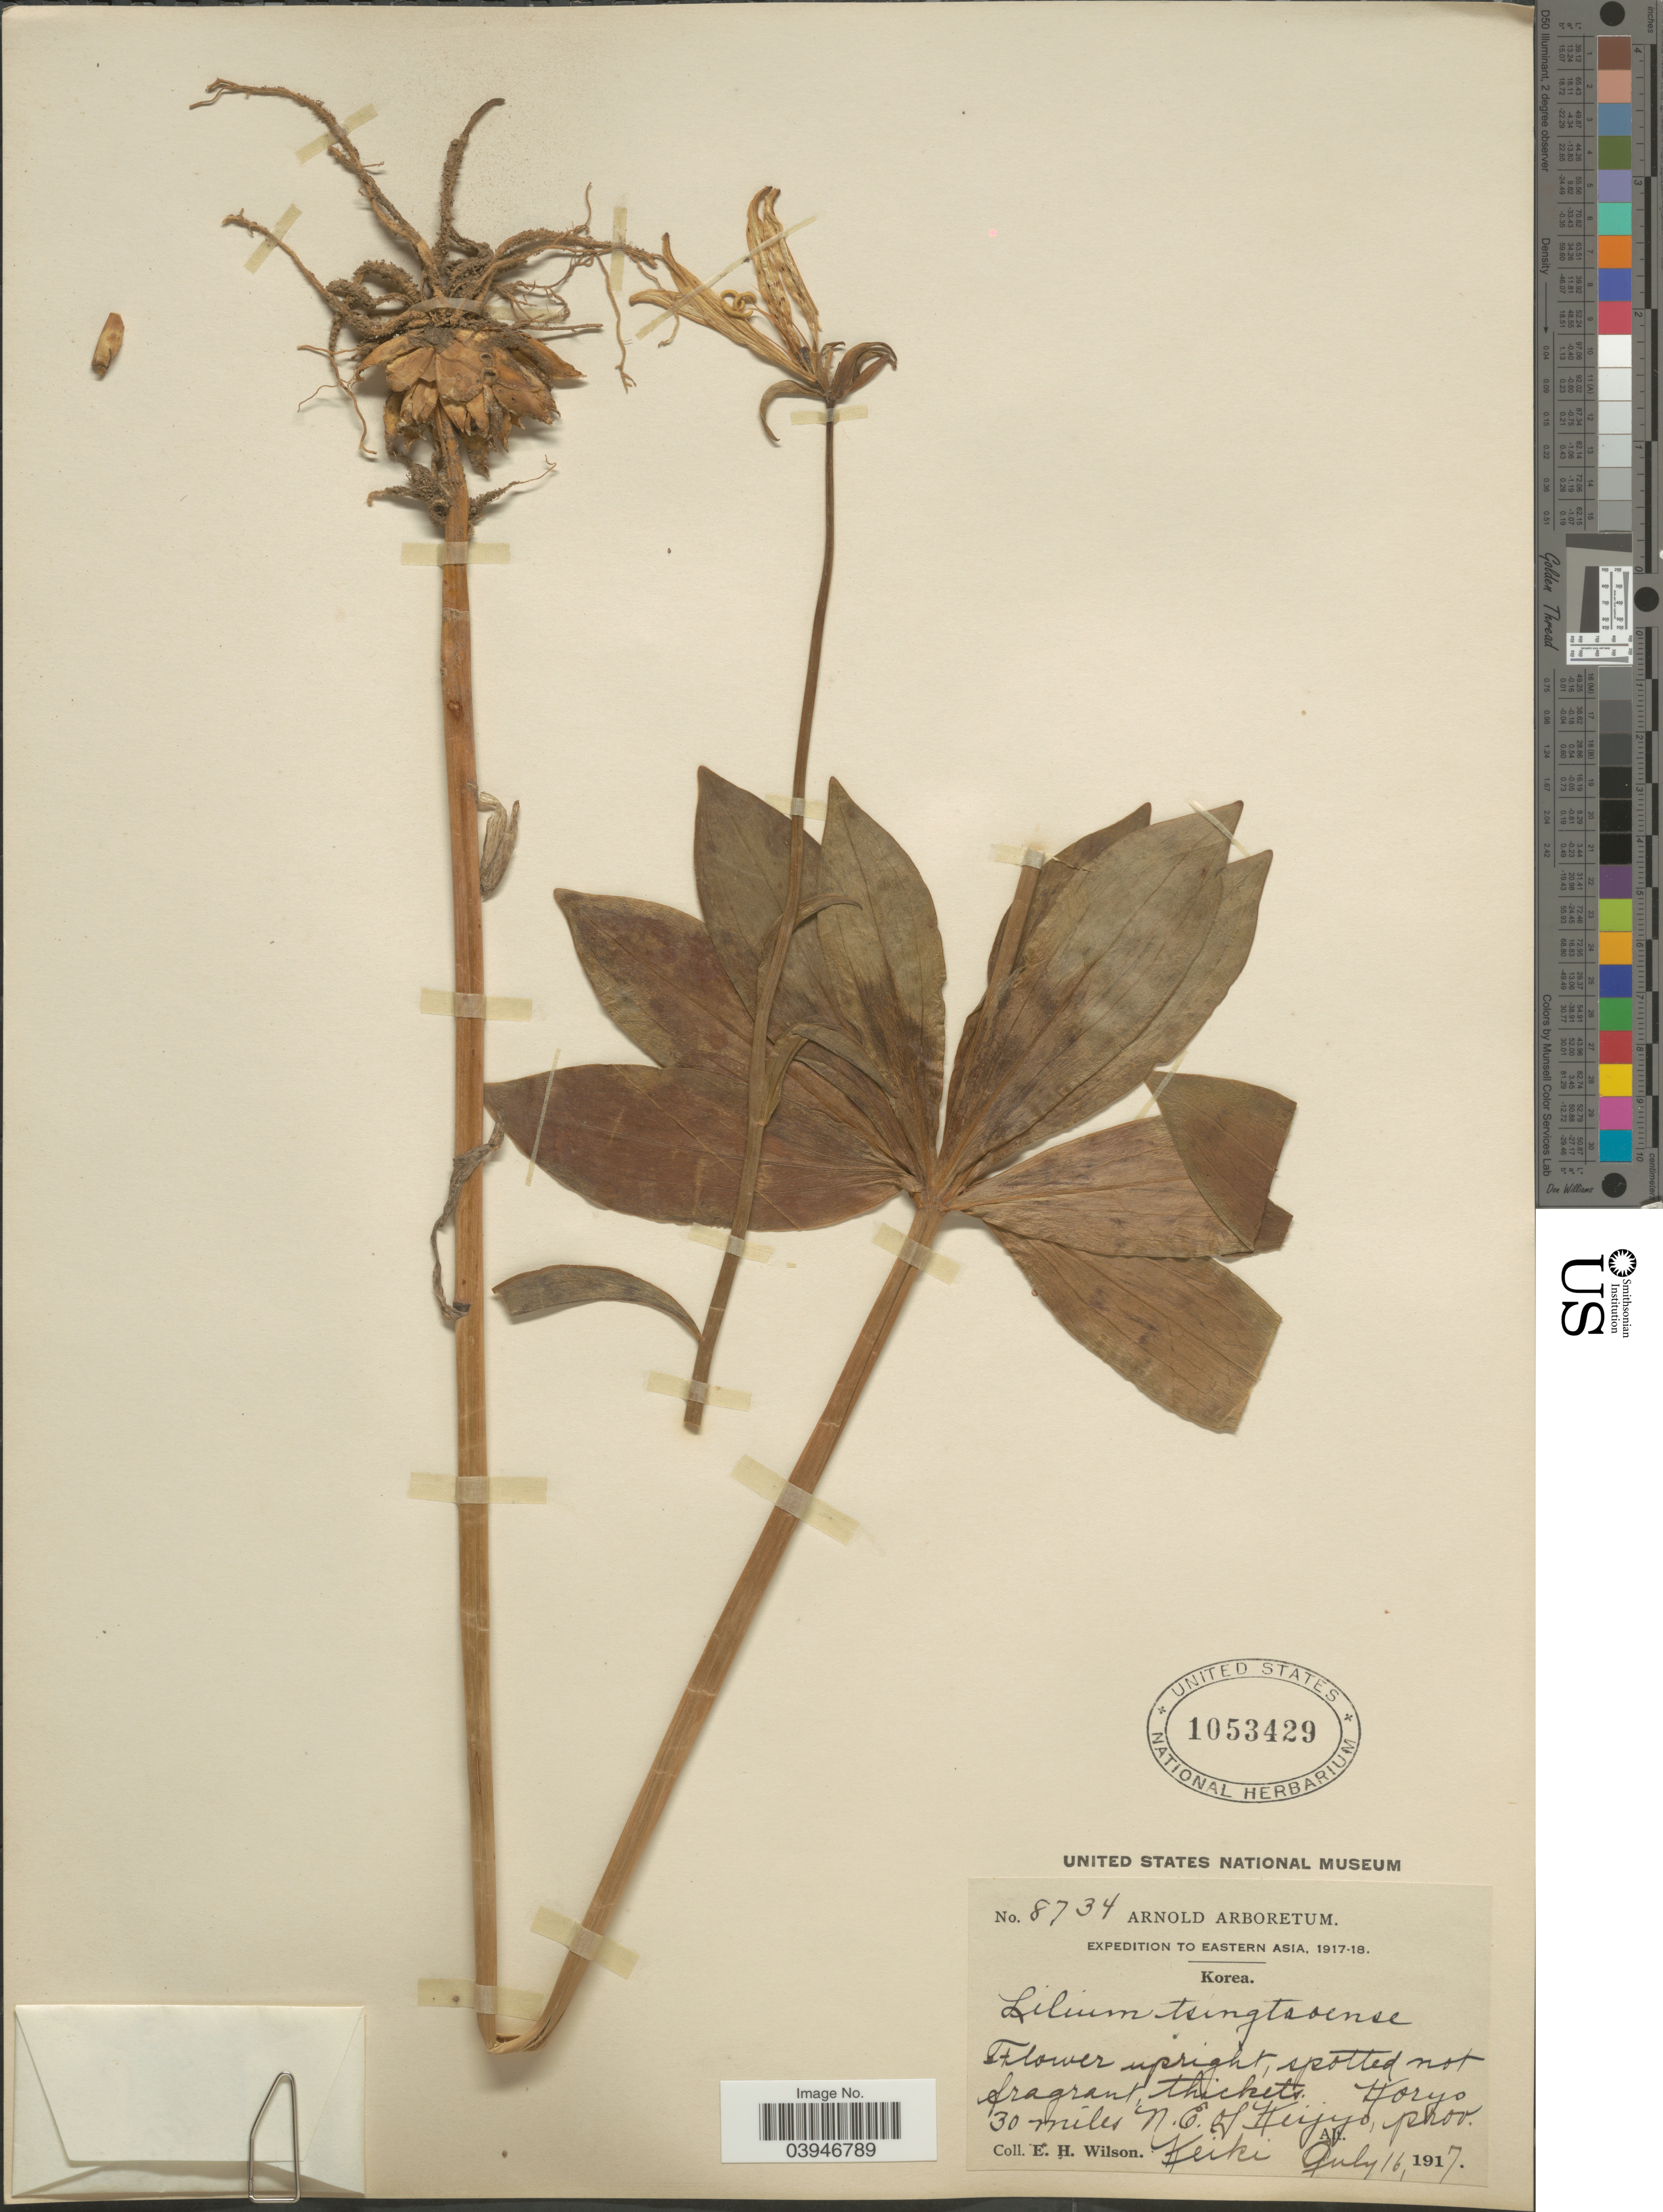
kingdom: Plantae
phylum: Tracheophyta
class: Liliopsida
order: Liliales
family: Liliaceae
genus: Lilium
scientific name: Lilium tsingtauense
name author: Gilg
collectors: E. Wilson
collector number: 8734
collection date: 1917-07-16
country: South Korea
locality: Korea. Koryo 30 miles N.E. of Keijyo, prov. Keiki.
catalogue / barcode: US 1053429